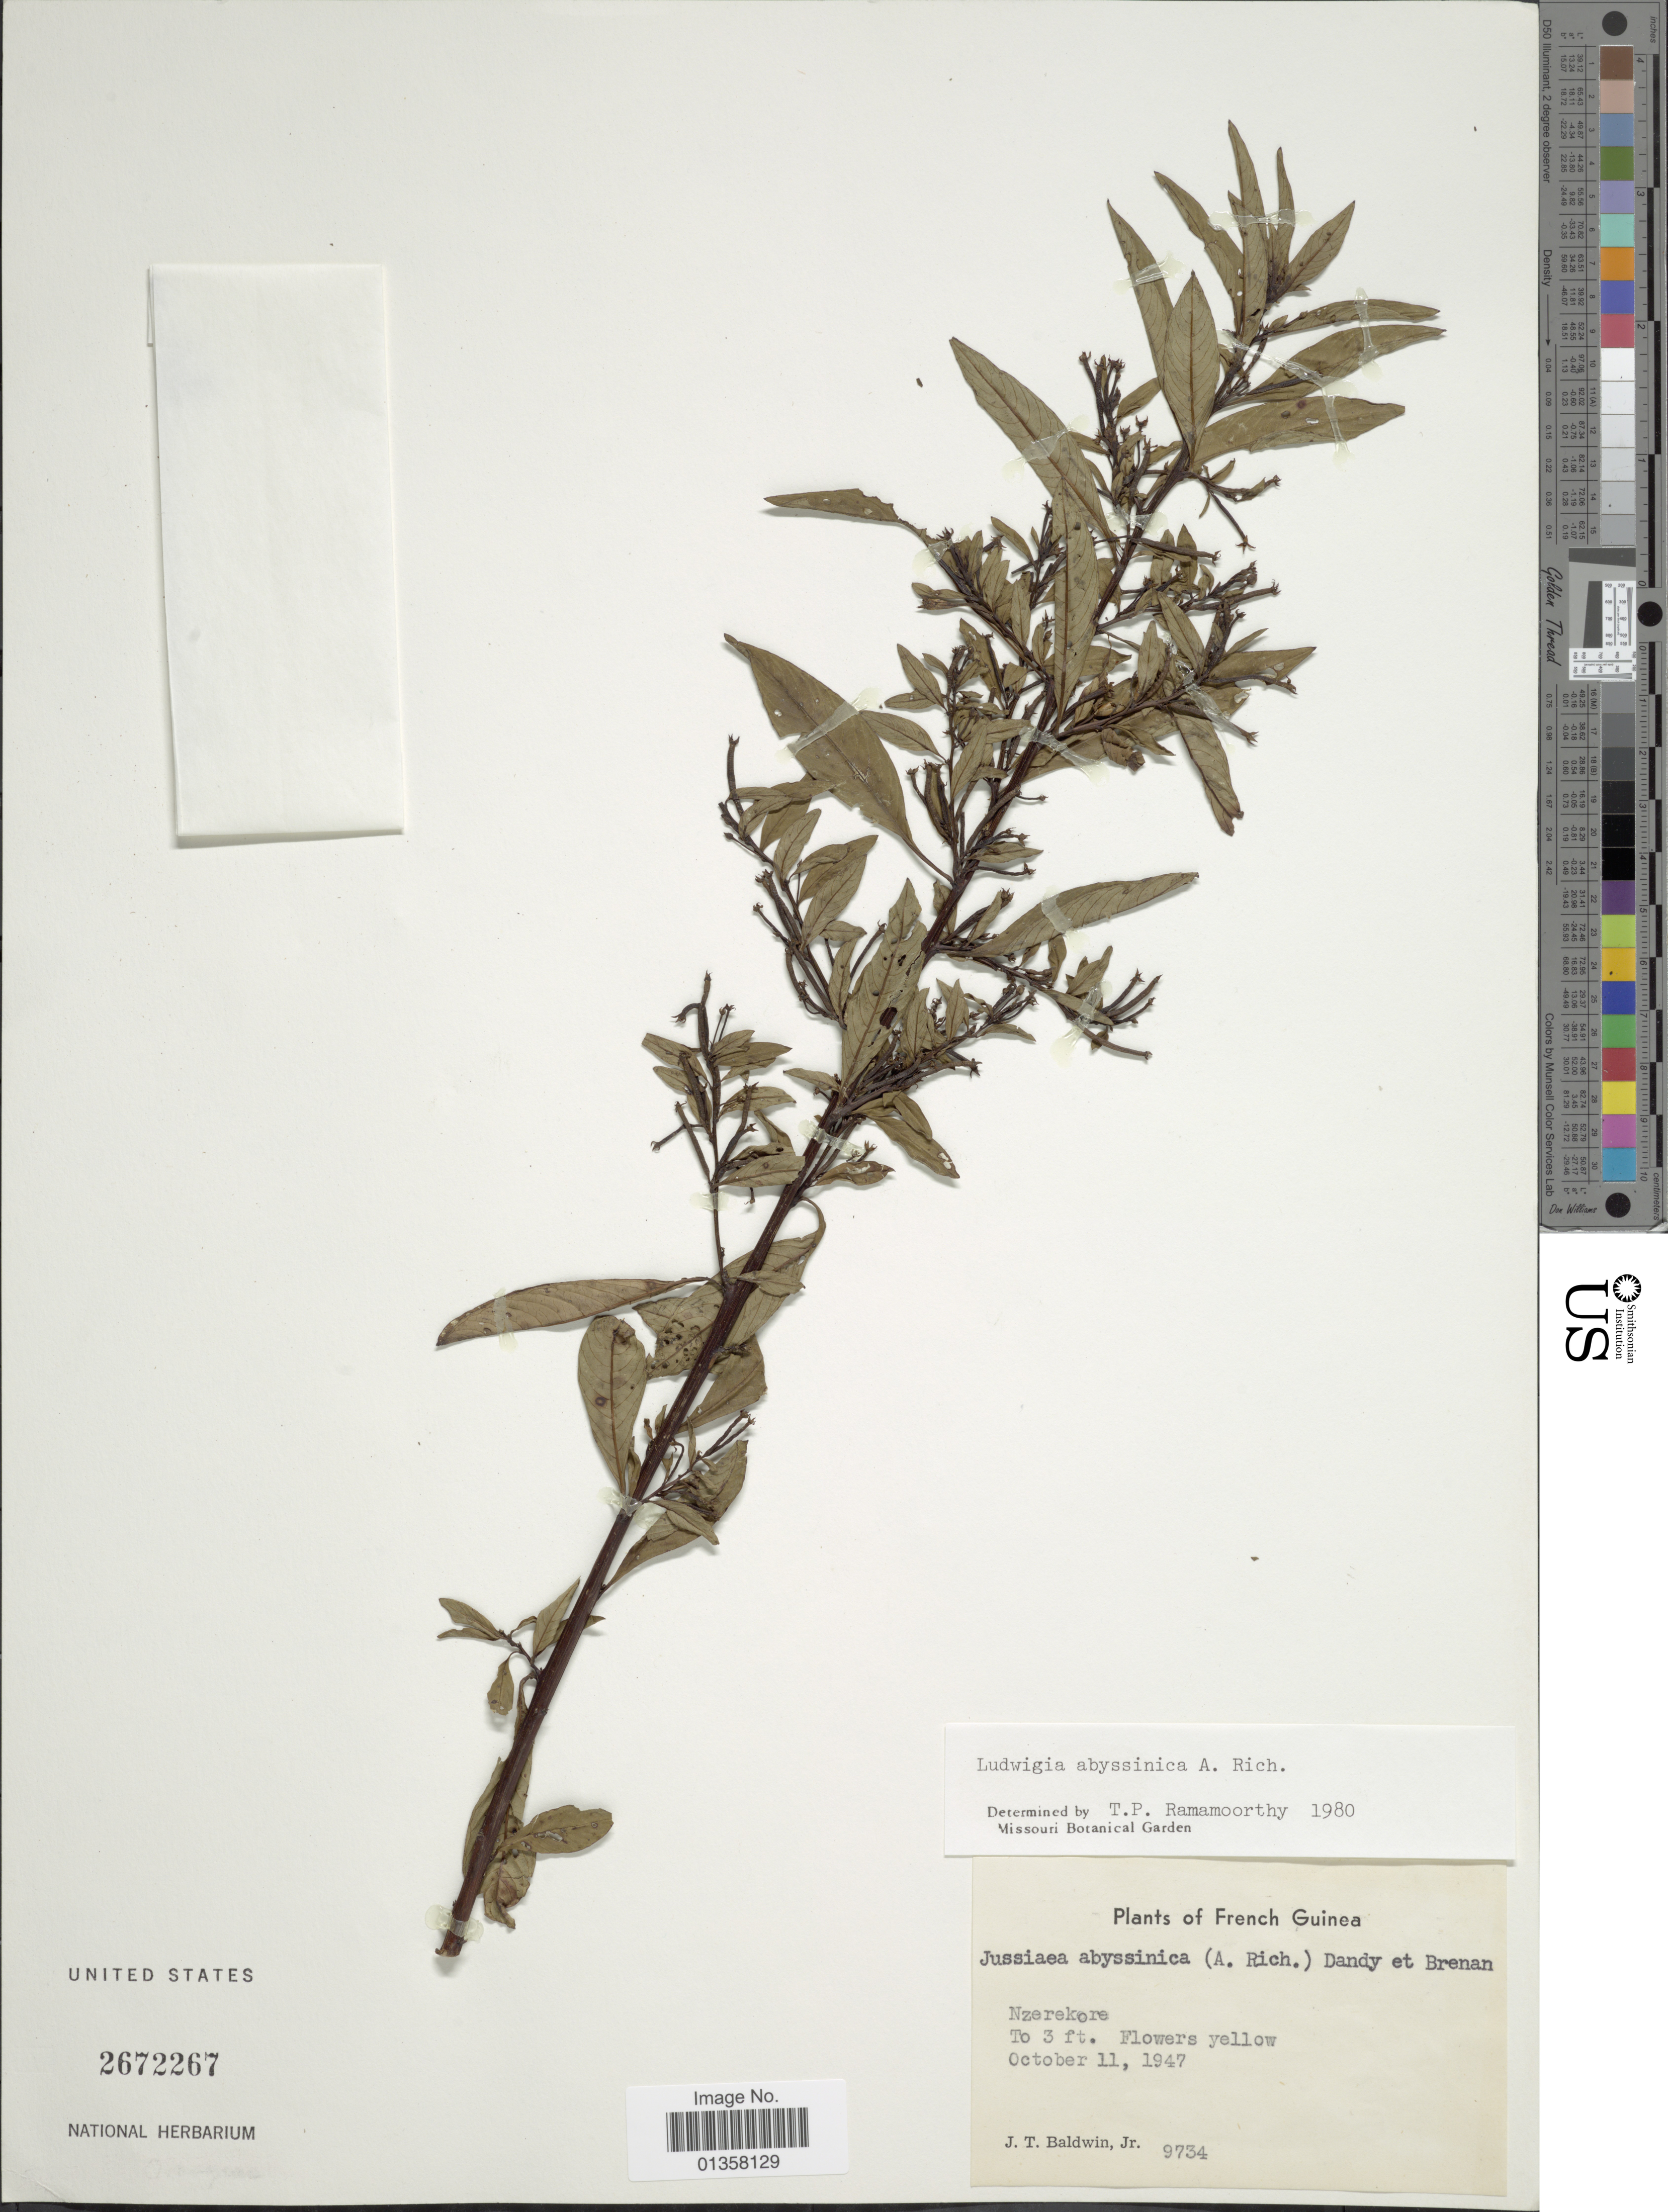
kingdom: Plantae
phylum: Tracheophyta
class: Magnoliopsida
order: Myrtales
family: Onagraceae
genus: Ludwigia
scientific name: Ludwigia abyssinica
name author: A. Rich.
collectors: J. T. Baldwin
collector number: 9734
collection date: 1947-10-11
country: Guinea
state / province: Nzérékoré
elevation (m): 1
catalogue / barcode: US 2672267